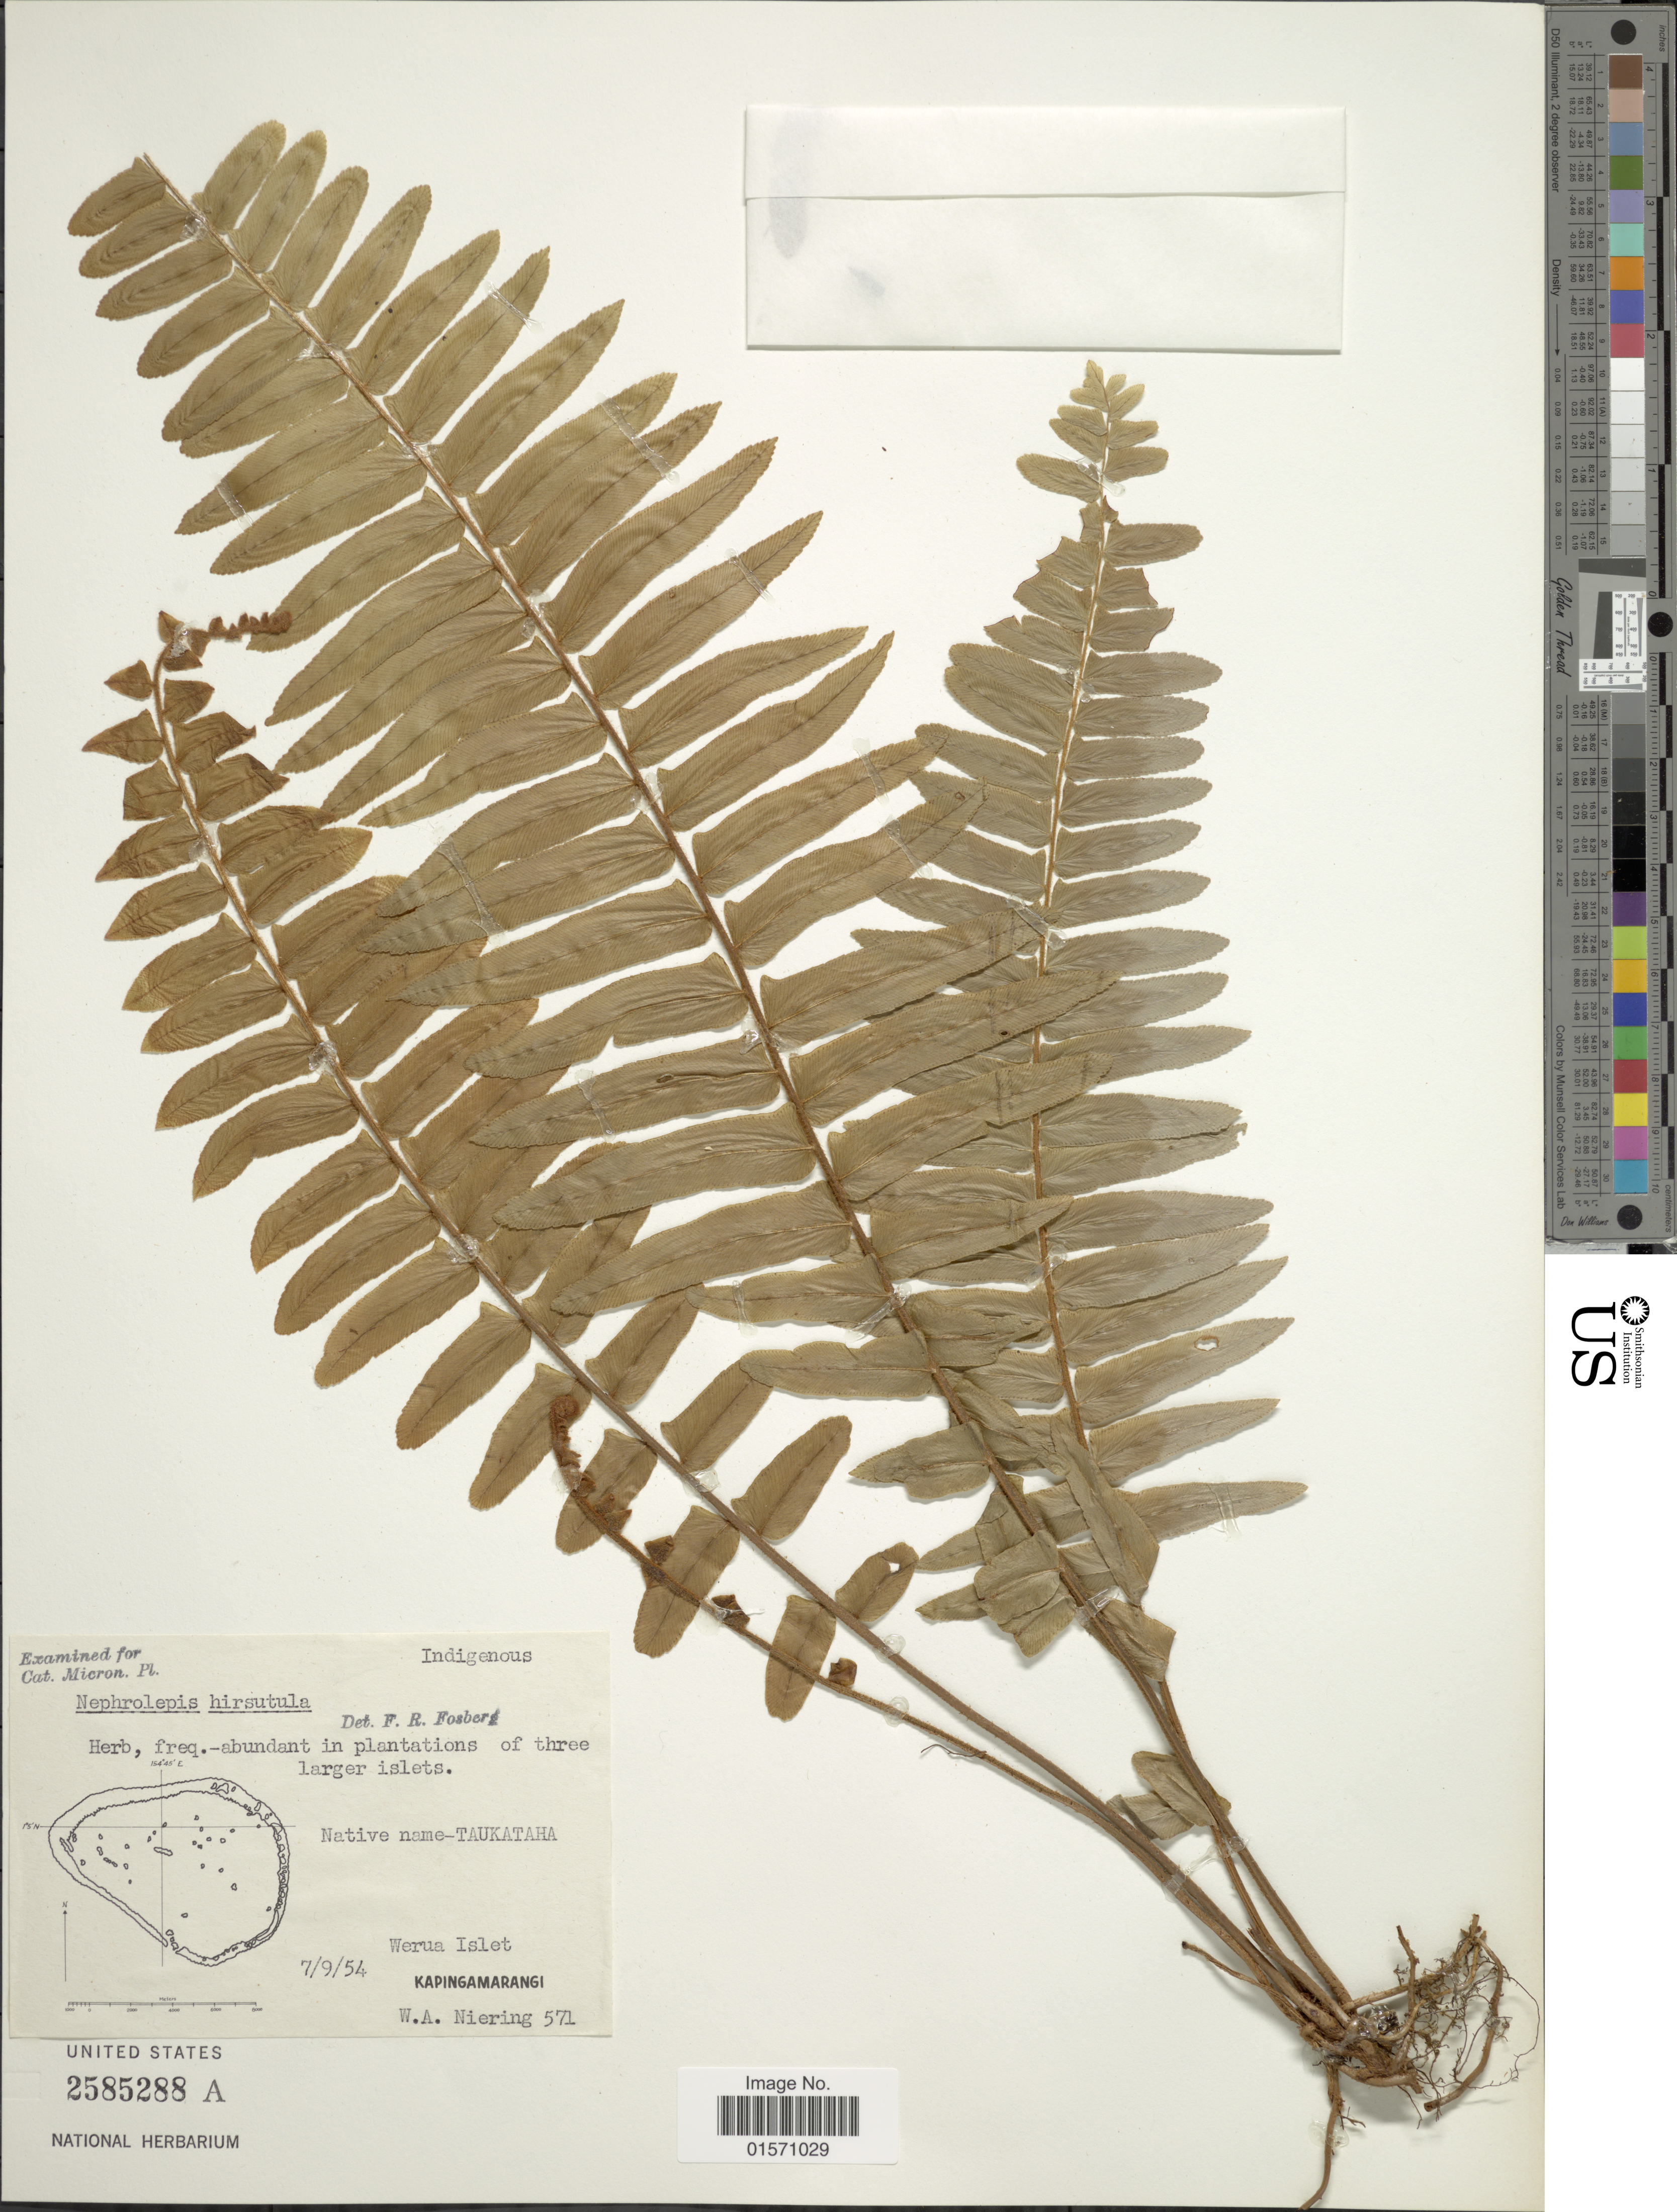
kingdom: Plantae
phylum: Tracheophyta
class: Polypodiopsida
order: Polypodiales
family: Nephrolepidaceae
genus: Nephrolepis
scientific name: Nephrolepis hirsutula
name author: (G. Forst.) C. Presl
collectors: W. Niering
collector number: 571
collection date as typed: Transcribed d/m/y: 9/7/54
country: Micronesia, Federated States of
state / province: Pohnpei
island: Kapingamarangi Atoll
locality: Werua Islet. Kapingamarangi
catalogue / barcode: US 2585288A